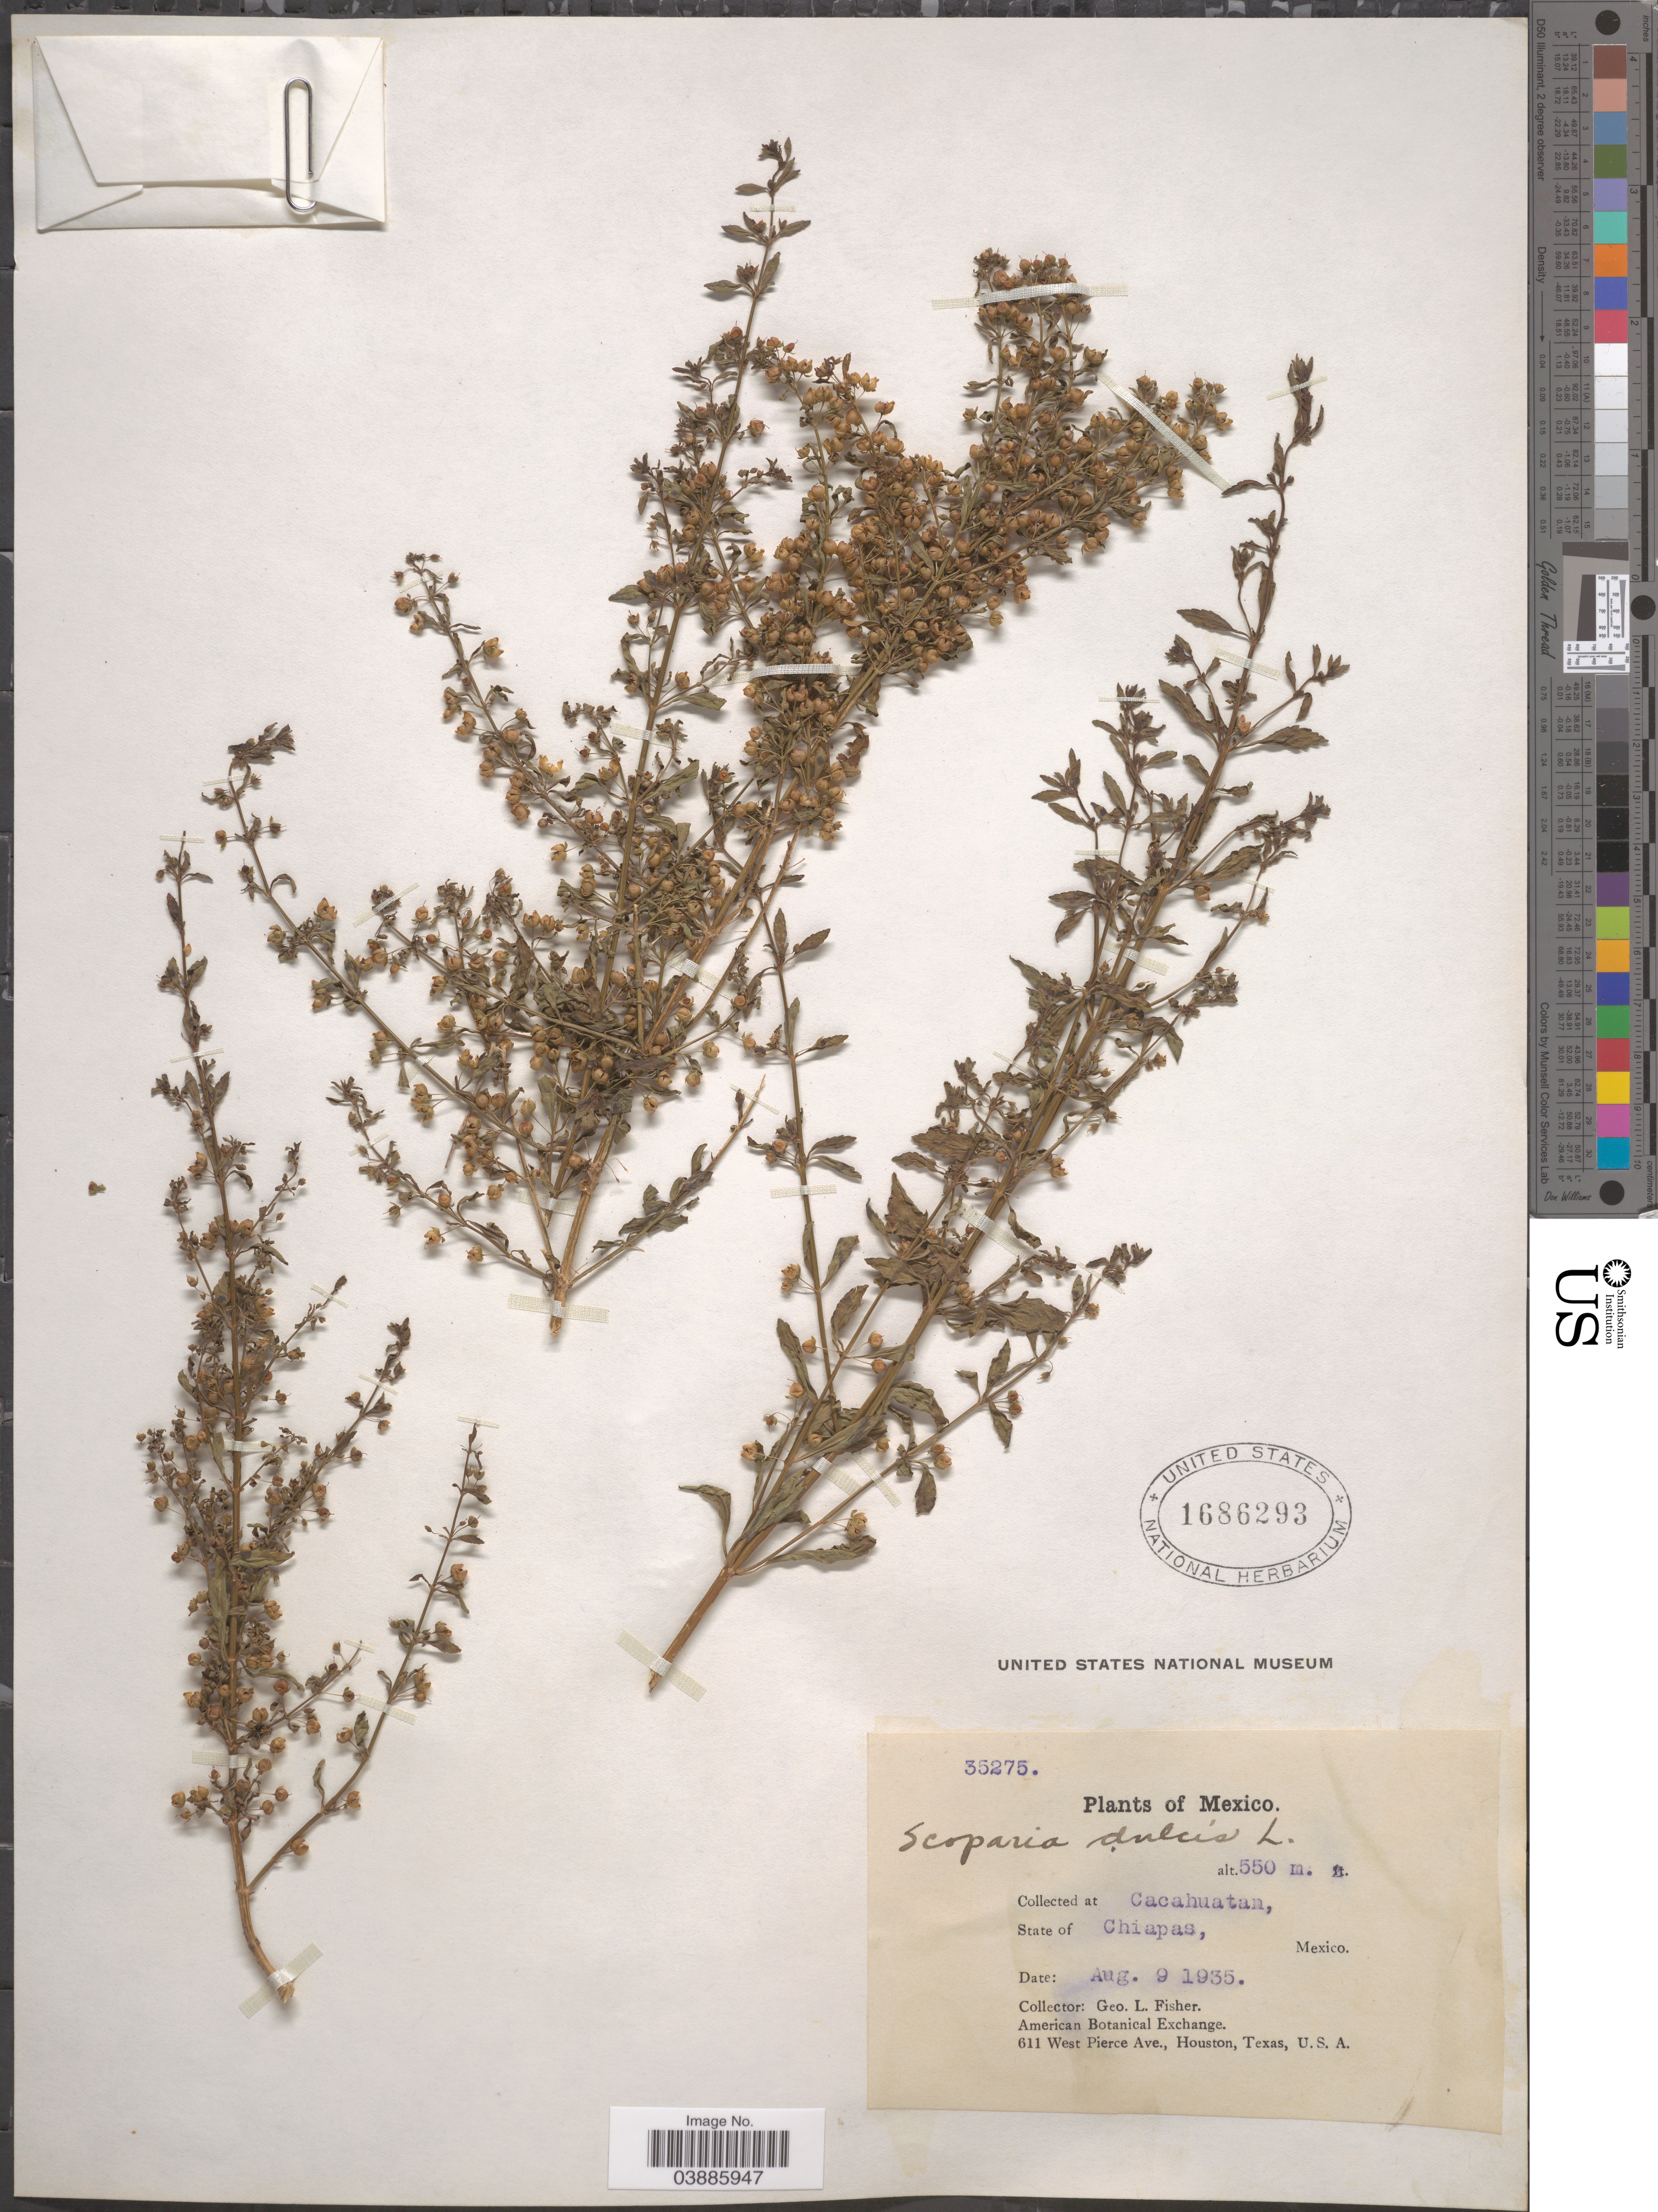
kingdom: Plantae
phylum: Tracheophyta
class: Magnoliopsida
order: Lamiales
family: Plantaginaceae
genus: Scoparia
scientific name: Scoparia dulcis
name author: L.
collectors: G. L. Fisher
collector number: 35275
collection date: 1935-08-09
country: Mexico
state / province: Chiapas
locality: Cacahuatan.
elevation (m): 550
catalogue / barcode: US 1686293